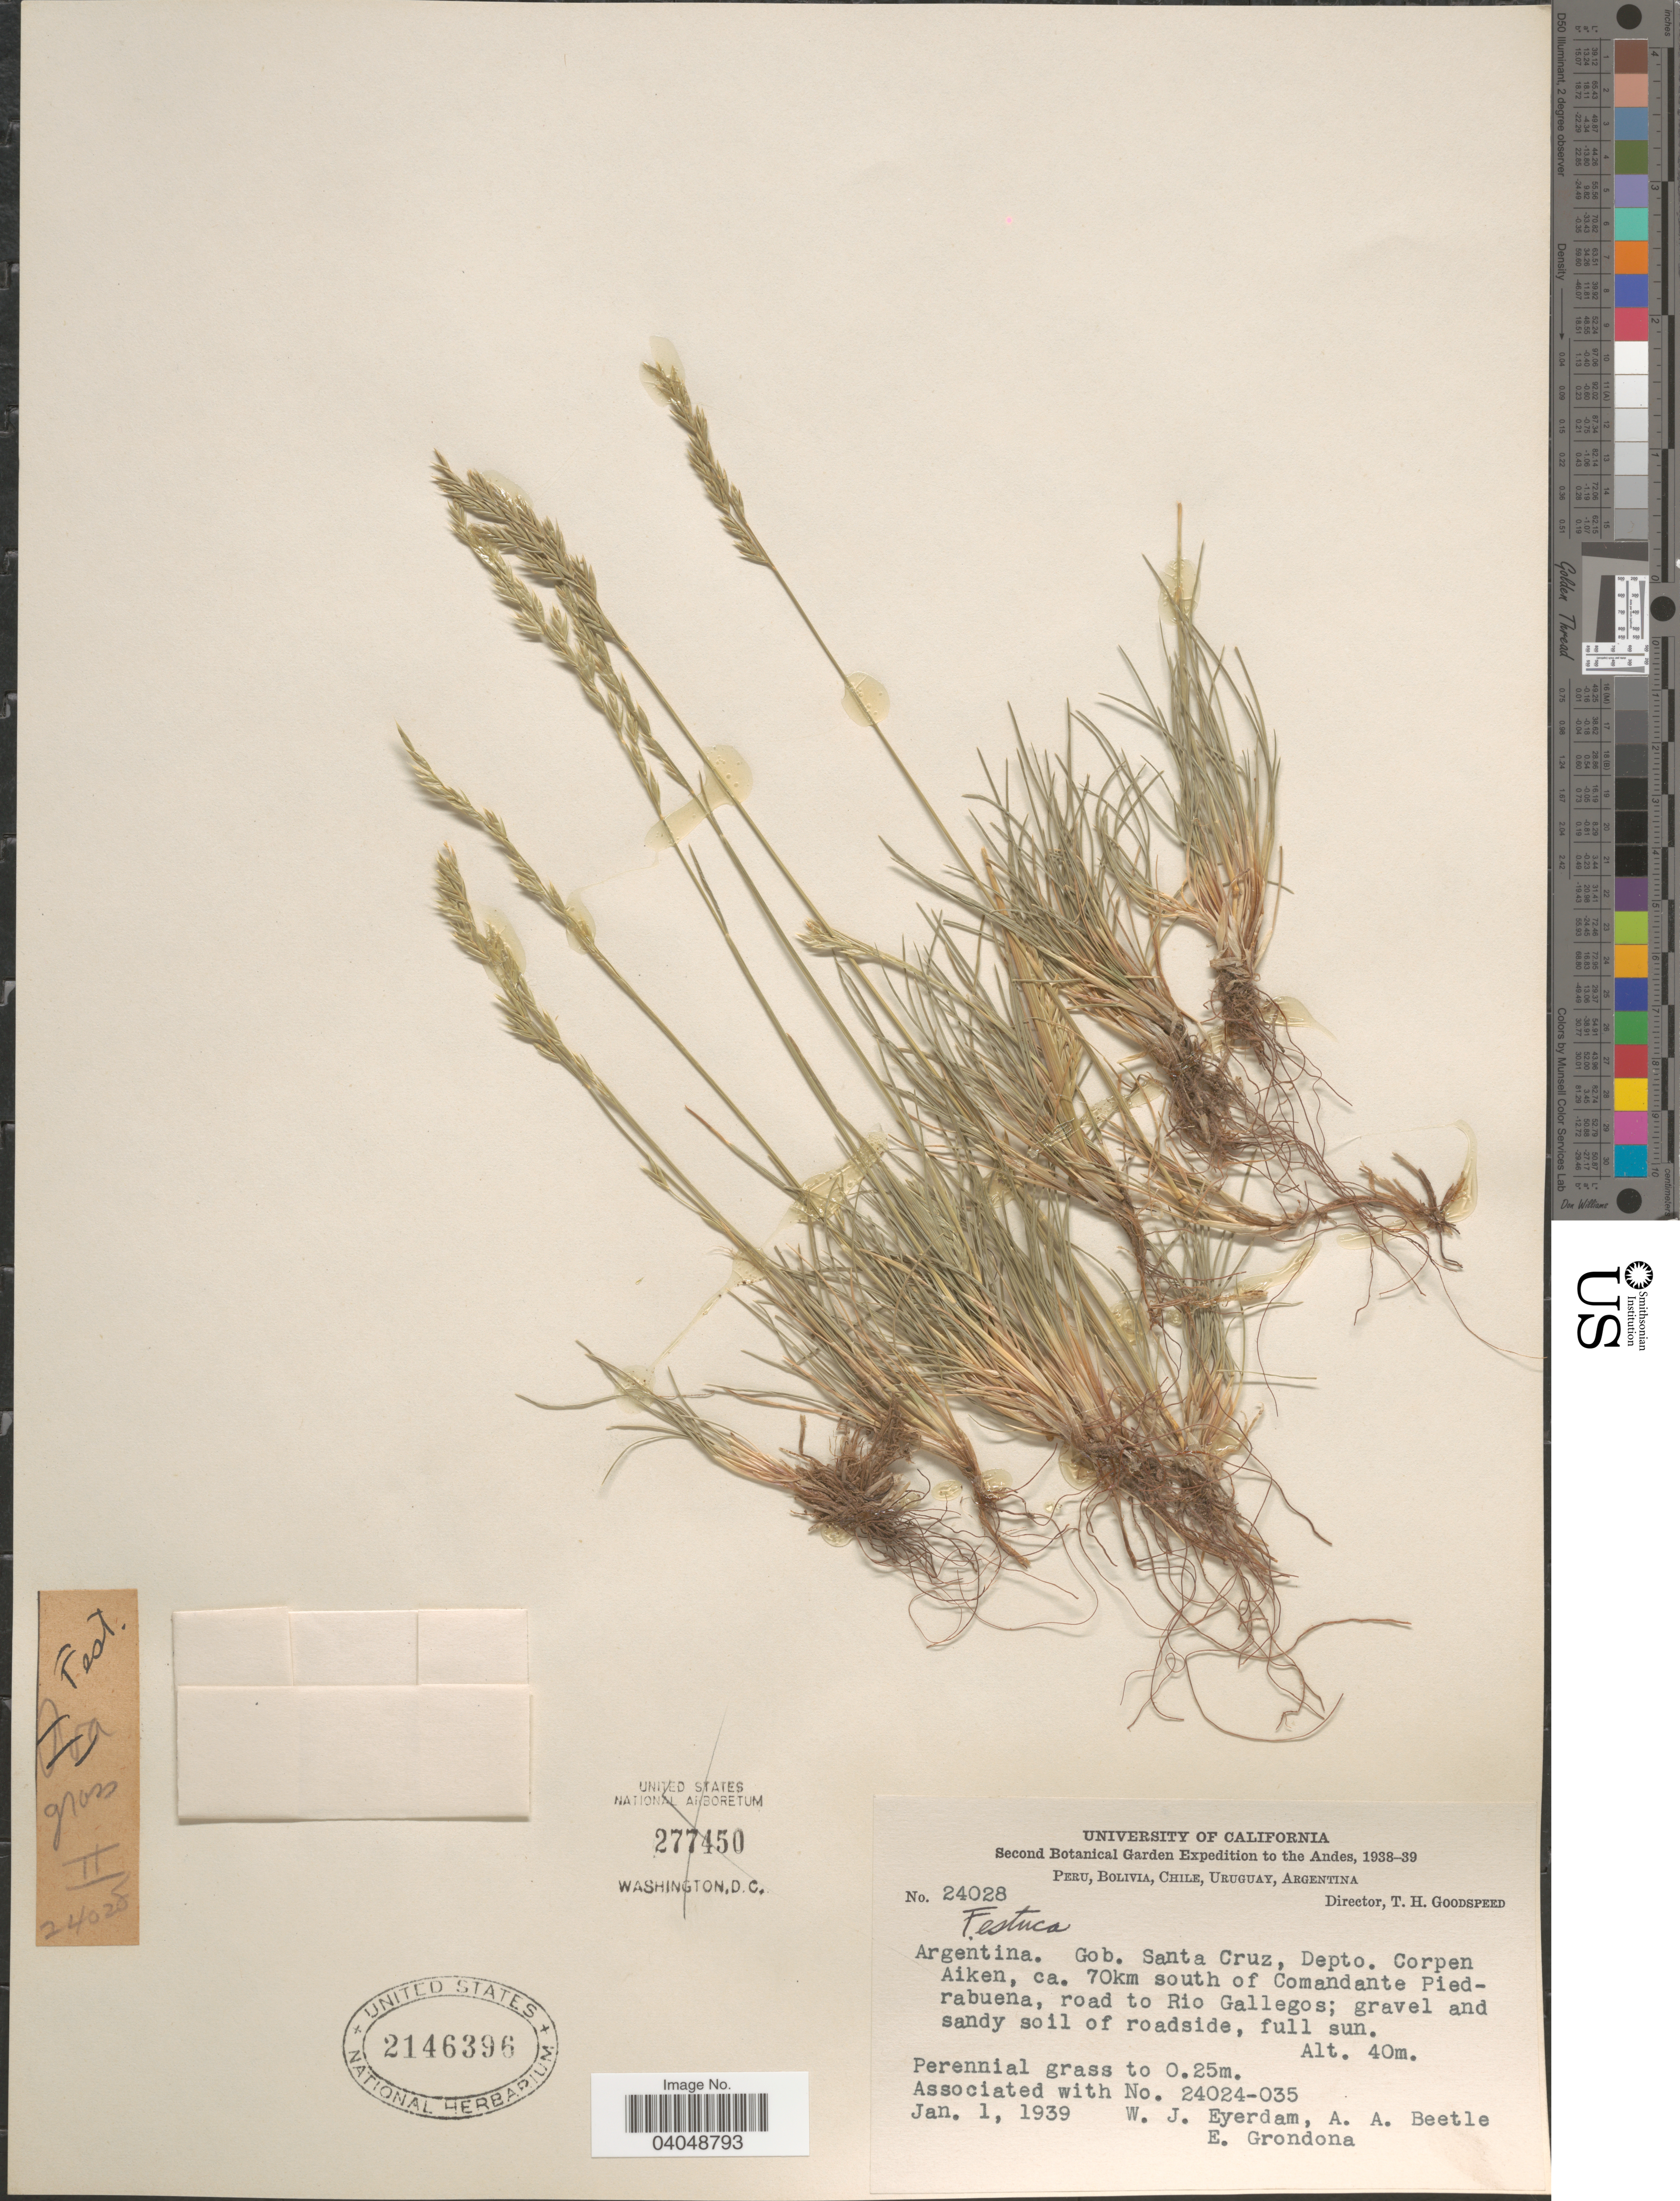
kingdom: Plantae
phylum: Tracheophyta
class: Liliopsida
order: Poales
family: Poaceae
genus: Festuca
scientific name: Festuca sp.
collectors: W. J. Eyerdam, A. A. Beetle & E. Grondona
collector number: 24028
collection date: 1939-01-01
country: Argentina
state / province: Santa Cruz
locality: The Andes. Gob. Santa Cruz, Depto. Corpen Aiken, ca. 70km south of Comandante Piedrabuena, road to Rio Gallegos.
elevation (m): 40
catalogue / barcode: US 2146396